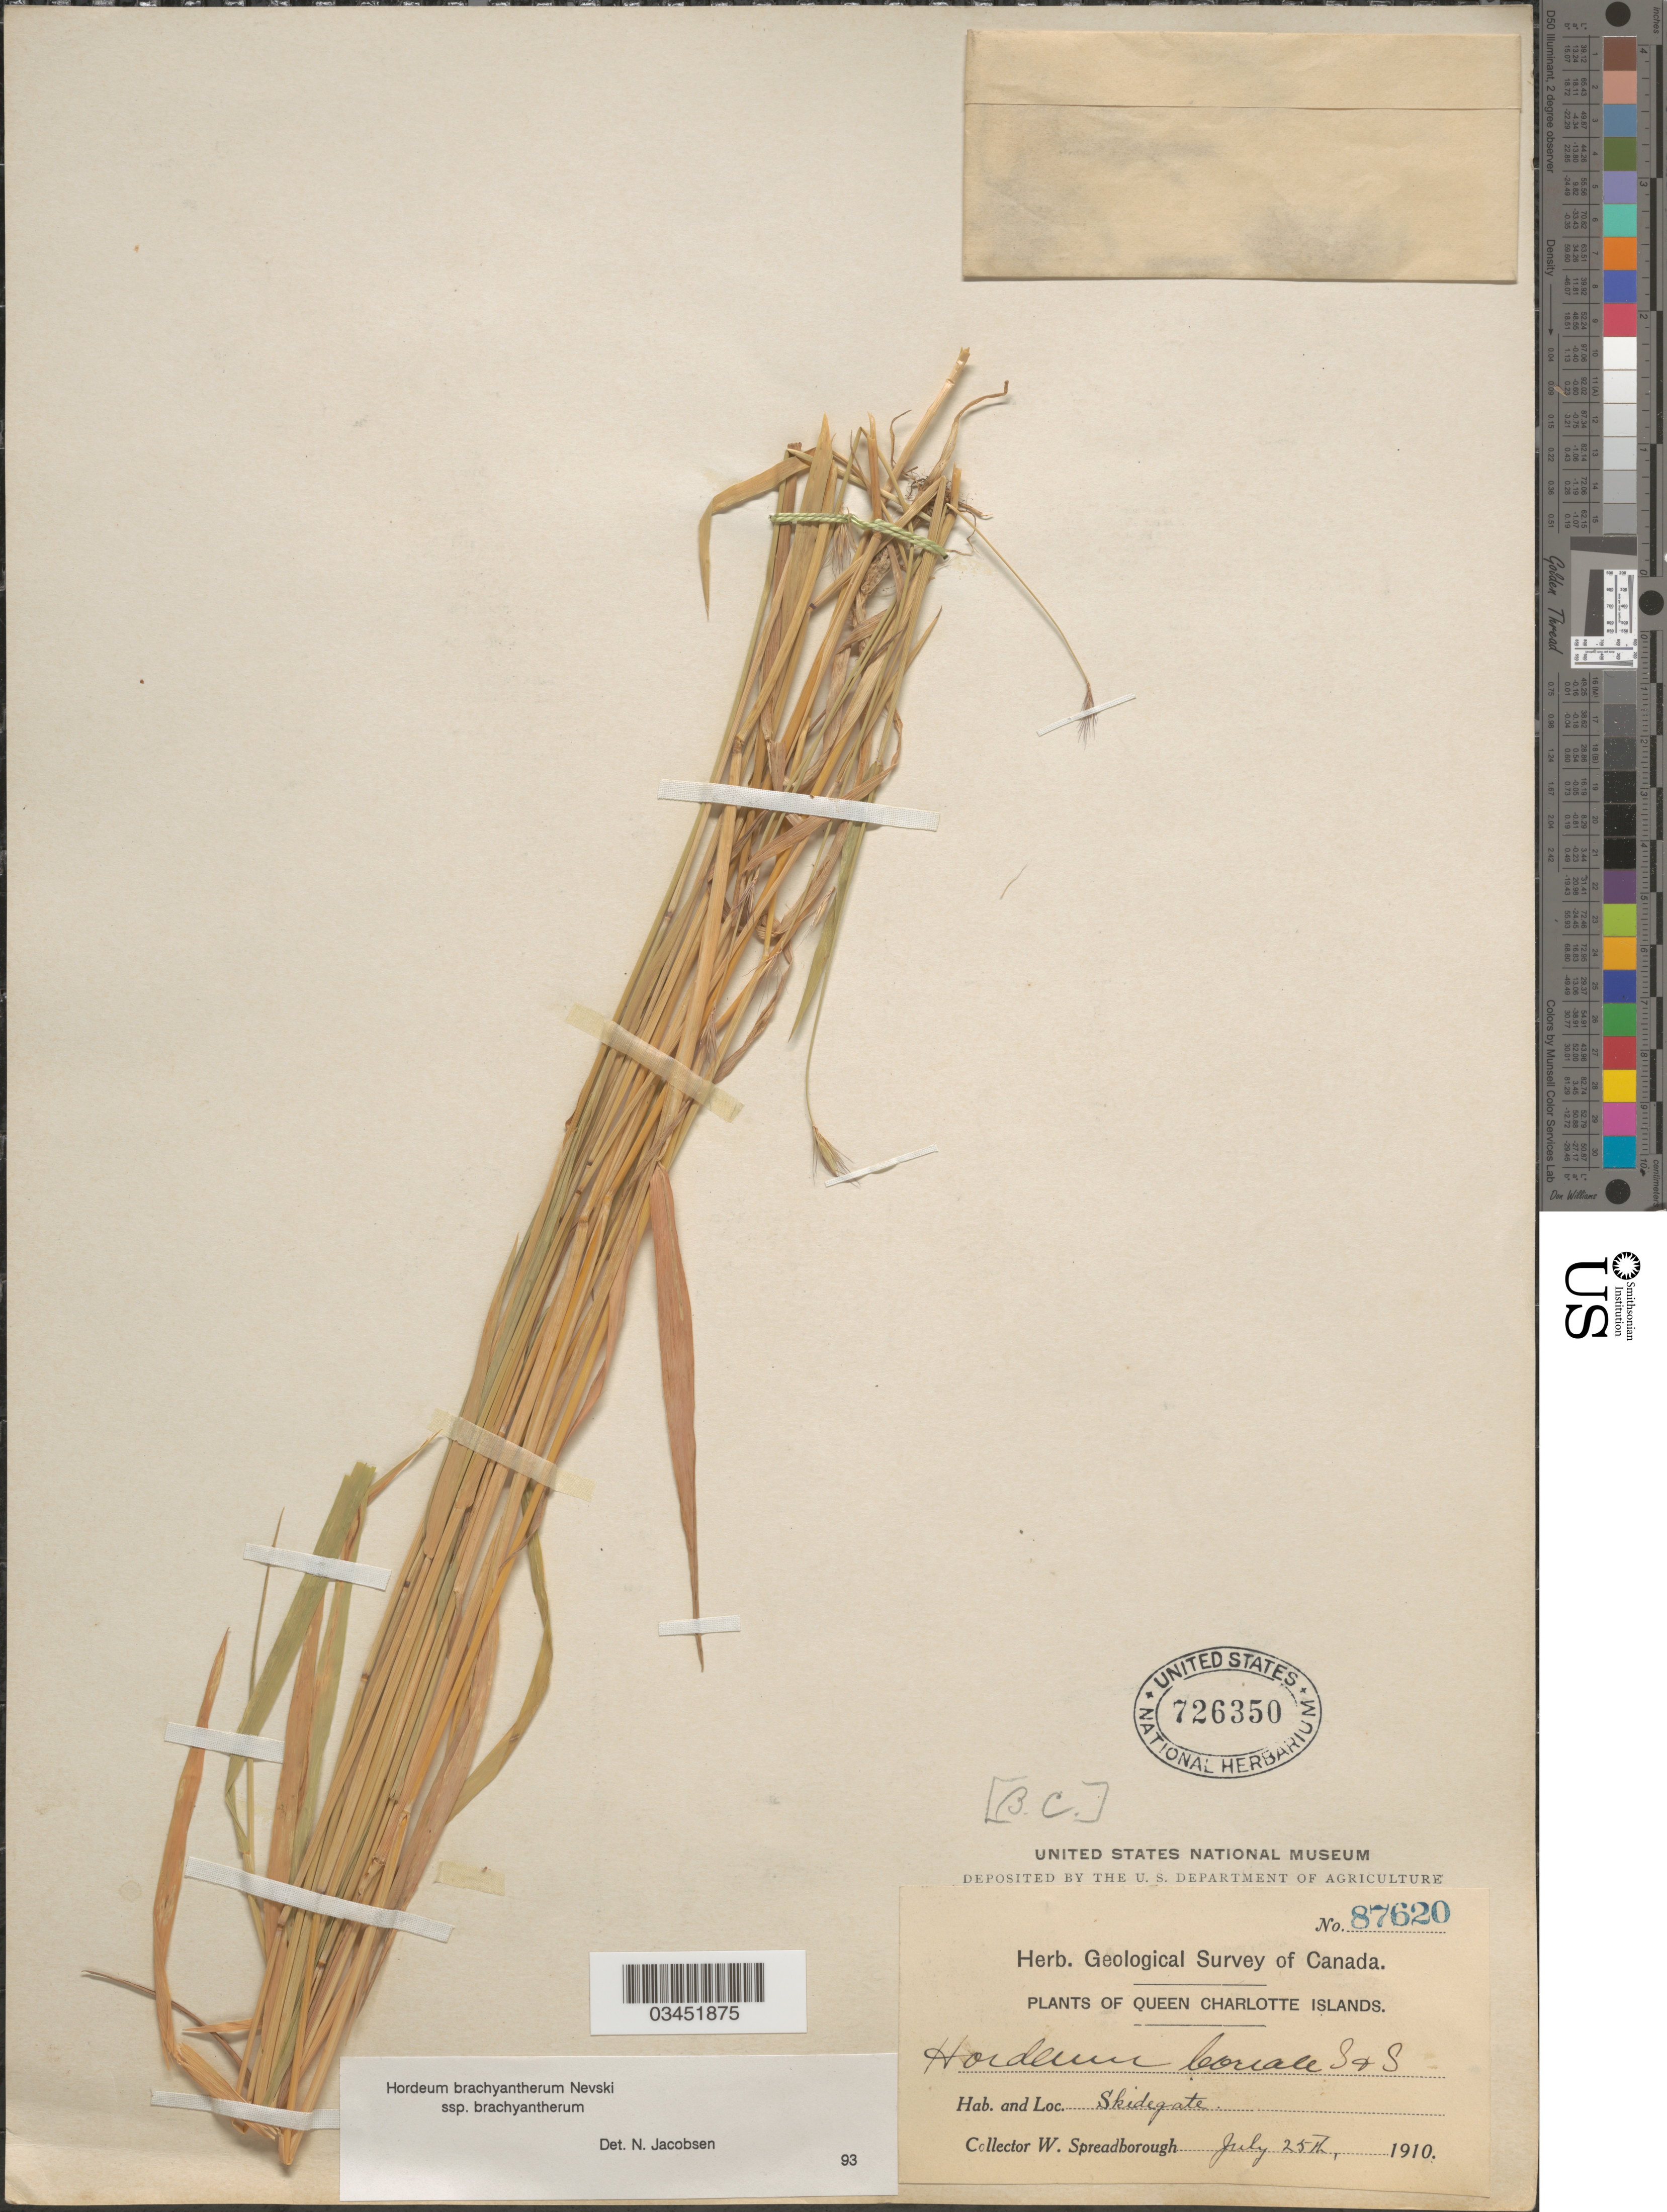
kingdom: Plantae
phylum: Tracheophyta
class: Liliopsida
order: Poales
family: Poaceae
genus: Hordeum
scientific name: Hordeum brachyantherum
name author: Nevski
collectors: W. Spreadborough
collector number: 87620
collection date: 1910-07-25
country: Canada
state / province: British Columbia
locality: Geological Survey of Canada. Queen Charlotte Islands. Skidegate.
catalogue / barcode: US 726350